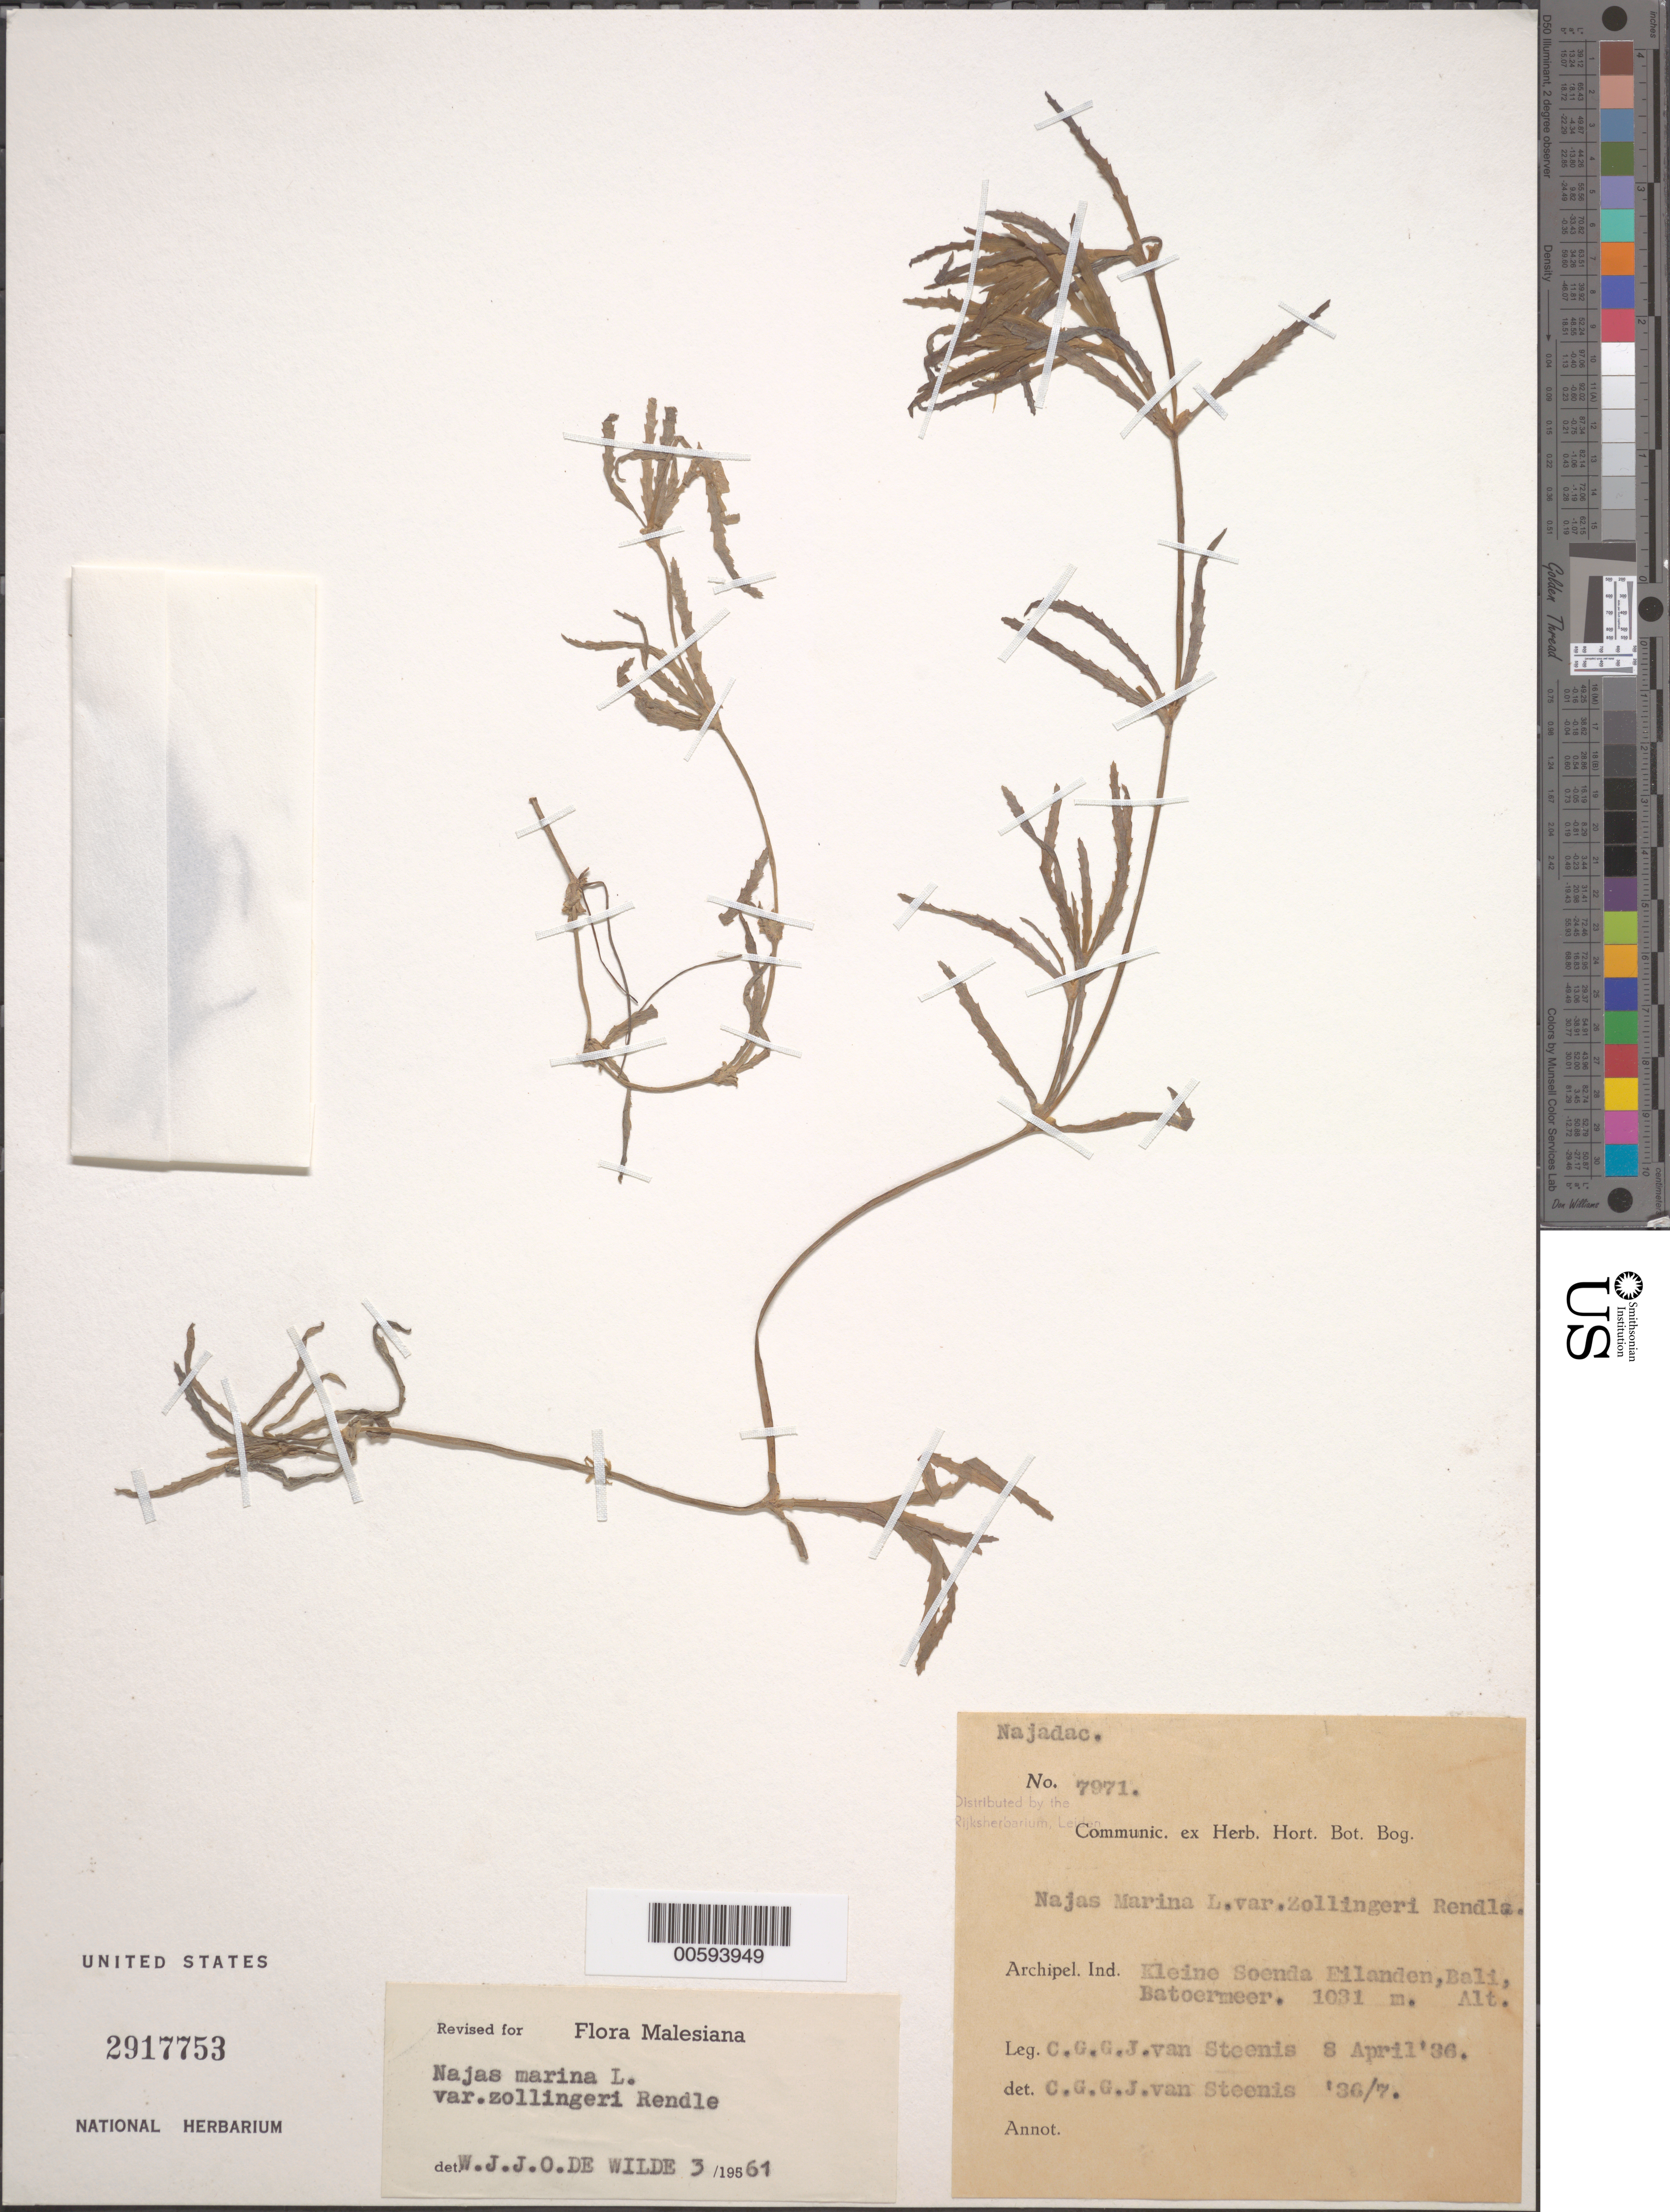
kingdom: Plantae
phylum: Tracheophyta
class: Liliopsida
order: Alismatales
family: Hydrocharitaceae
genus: Najas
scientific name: Najas marina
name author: L.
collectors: C. G. van Steenis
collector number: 7971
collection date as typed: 08 Apr 1936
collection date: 1936-04-08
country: Indonesia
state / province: Nusa Tenggara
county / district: Bali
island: Bali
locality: Kleine Soenda Eilanden, Bali, Batoermeer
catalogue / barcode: US 2917753